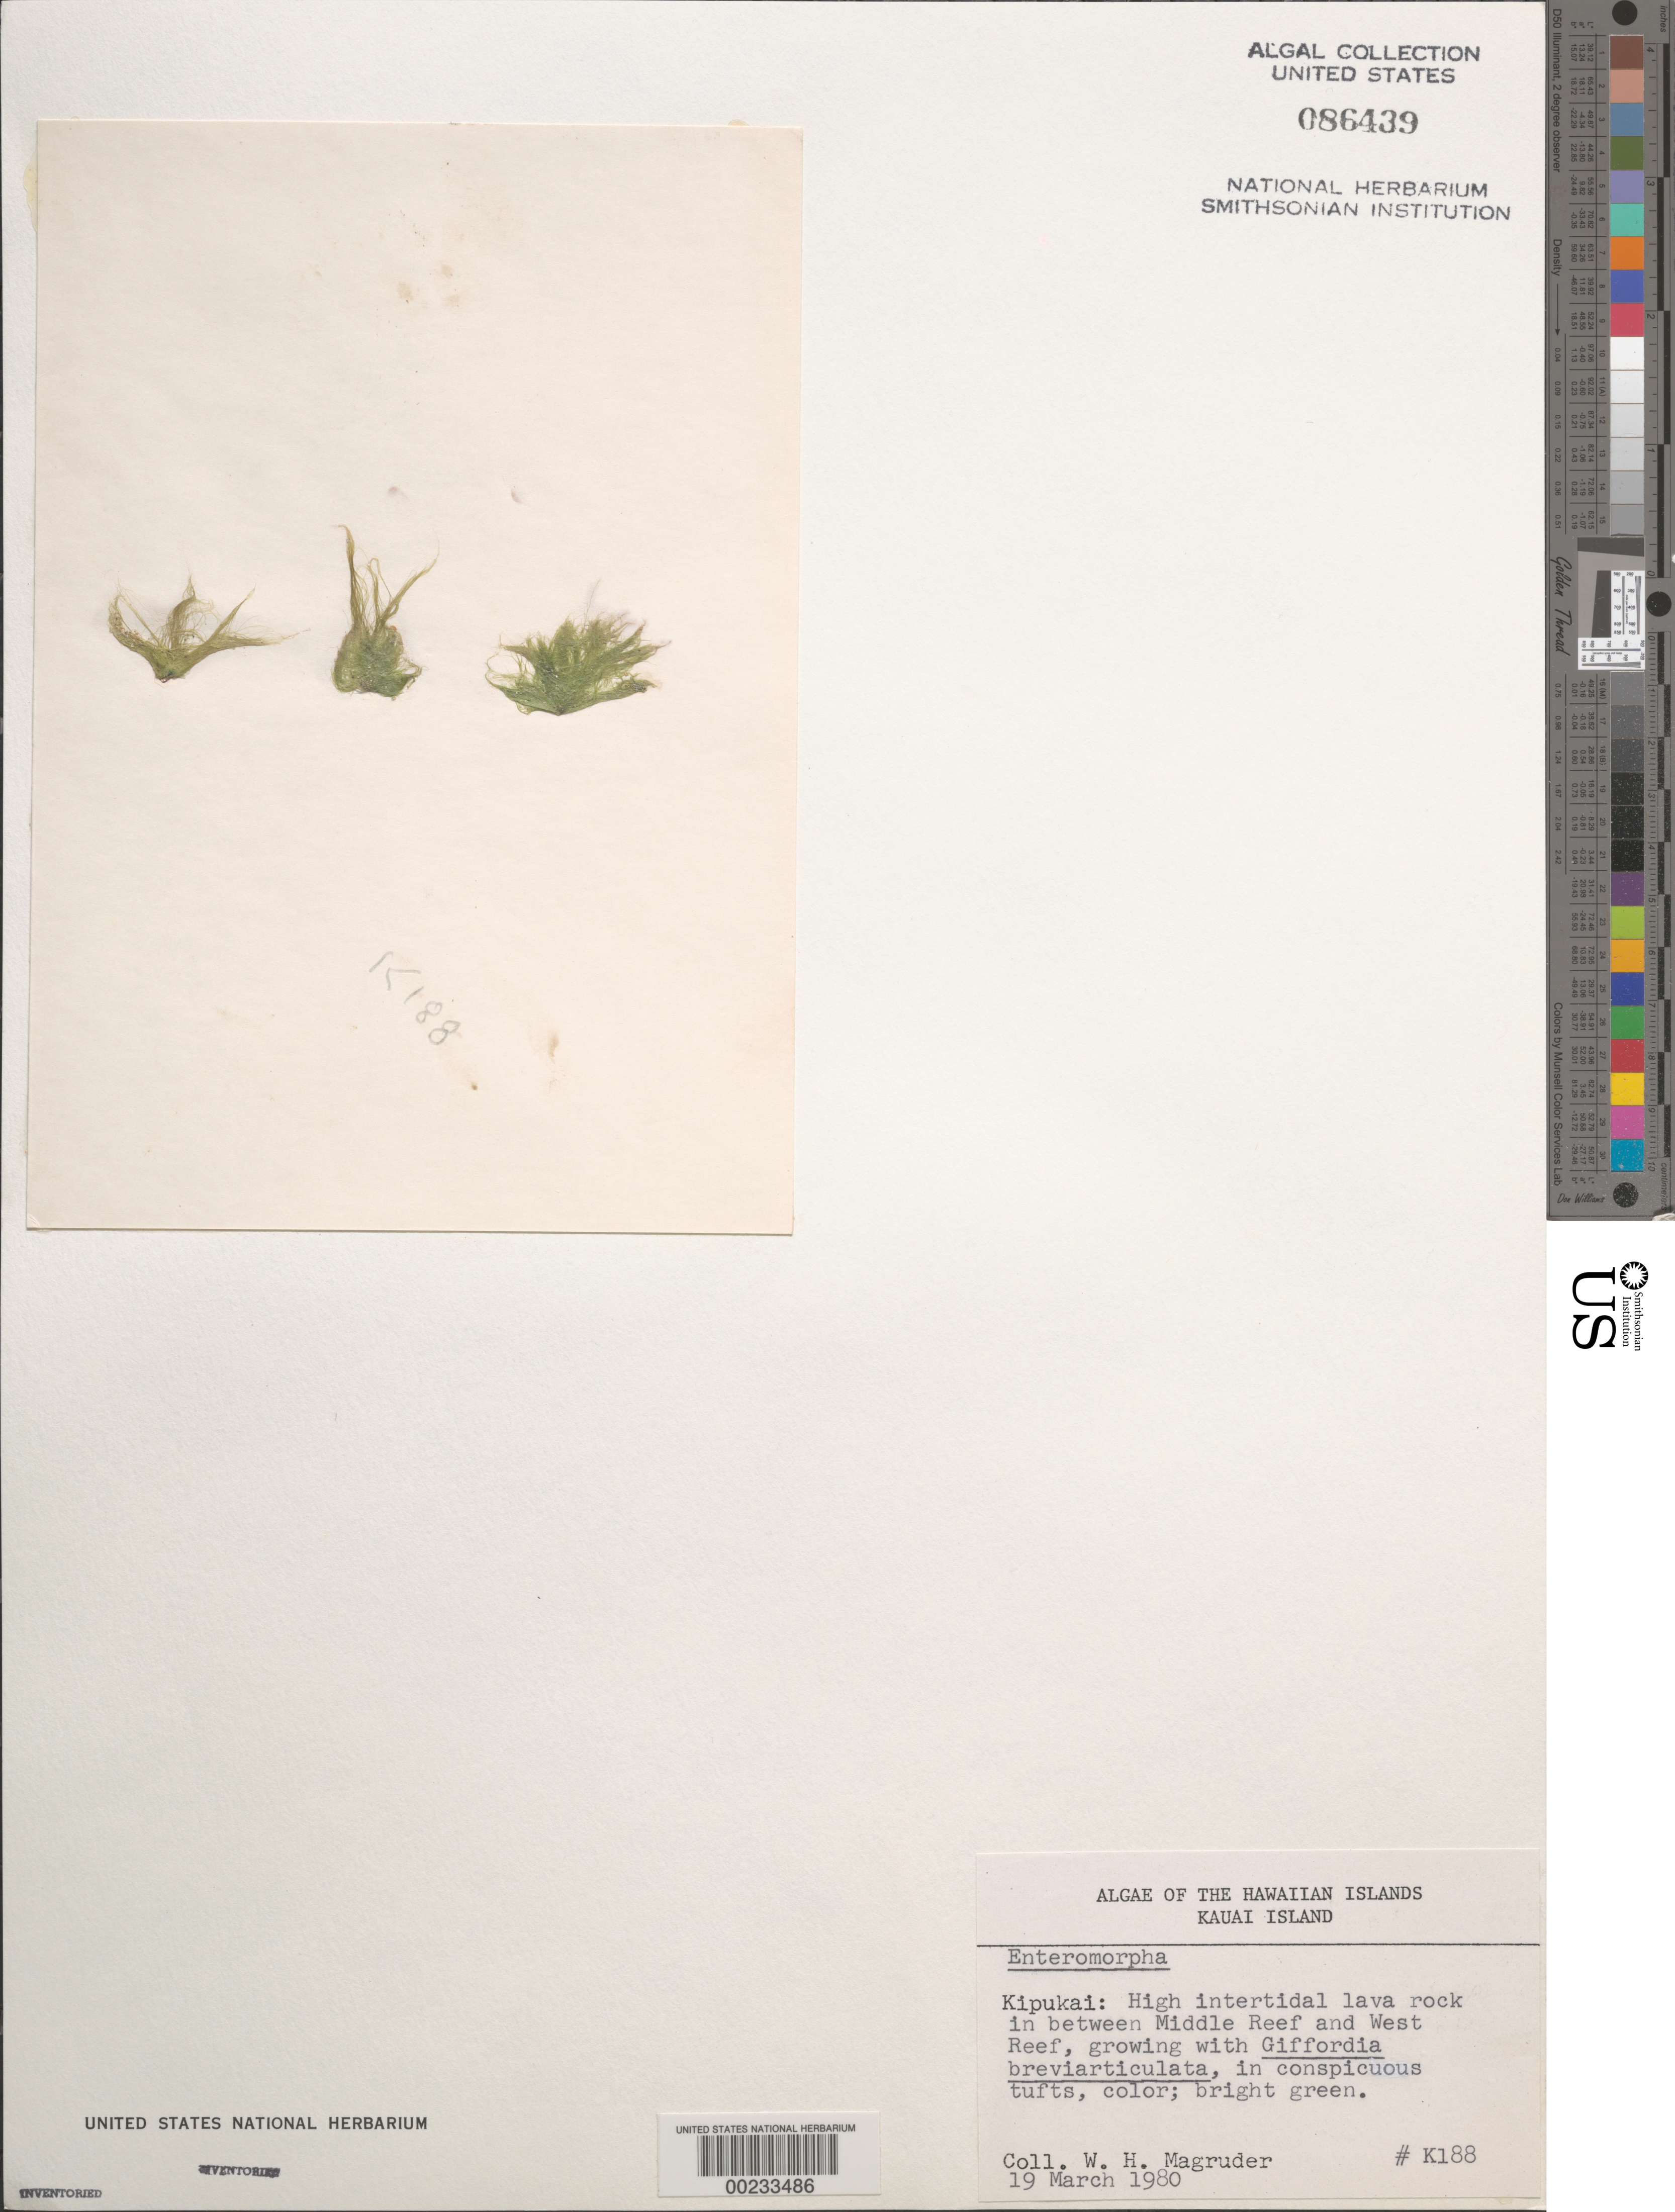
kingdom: Plantae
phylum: Chlorophyta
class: Ulvophyceae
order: Ulvales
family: Ulvaceae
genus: Ulva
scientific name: Ulva sp.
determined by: Algae name updating Project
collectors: W. Magruder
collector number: K188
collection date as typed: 19 Mar 1980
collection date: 1980-03-19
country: United States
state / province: Hawaii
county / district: Kauai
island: Kaua'i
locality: Kipukai, between middle and west reefs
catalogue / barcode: US 86439